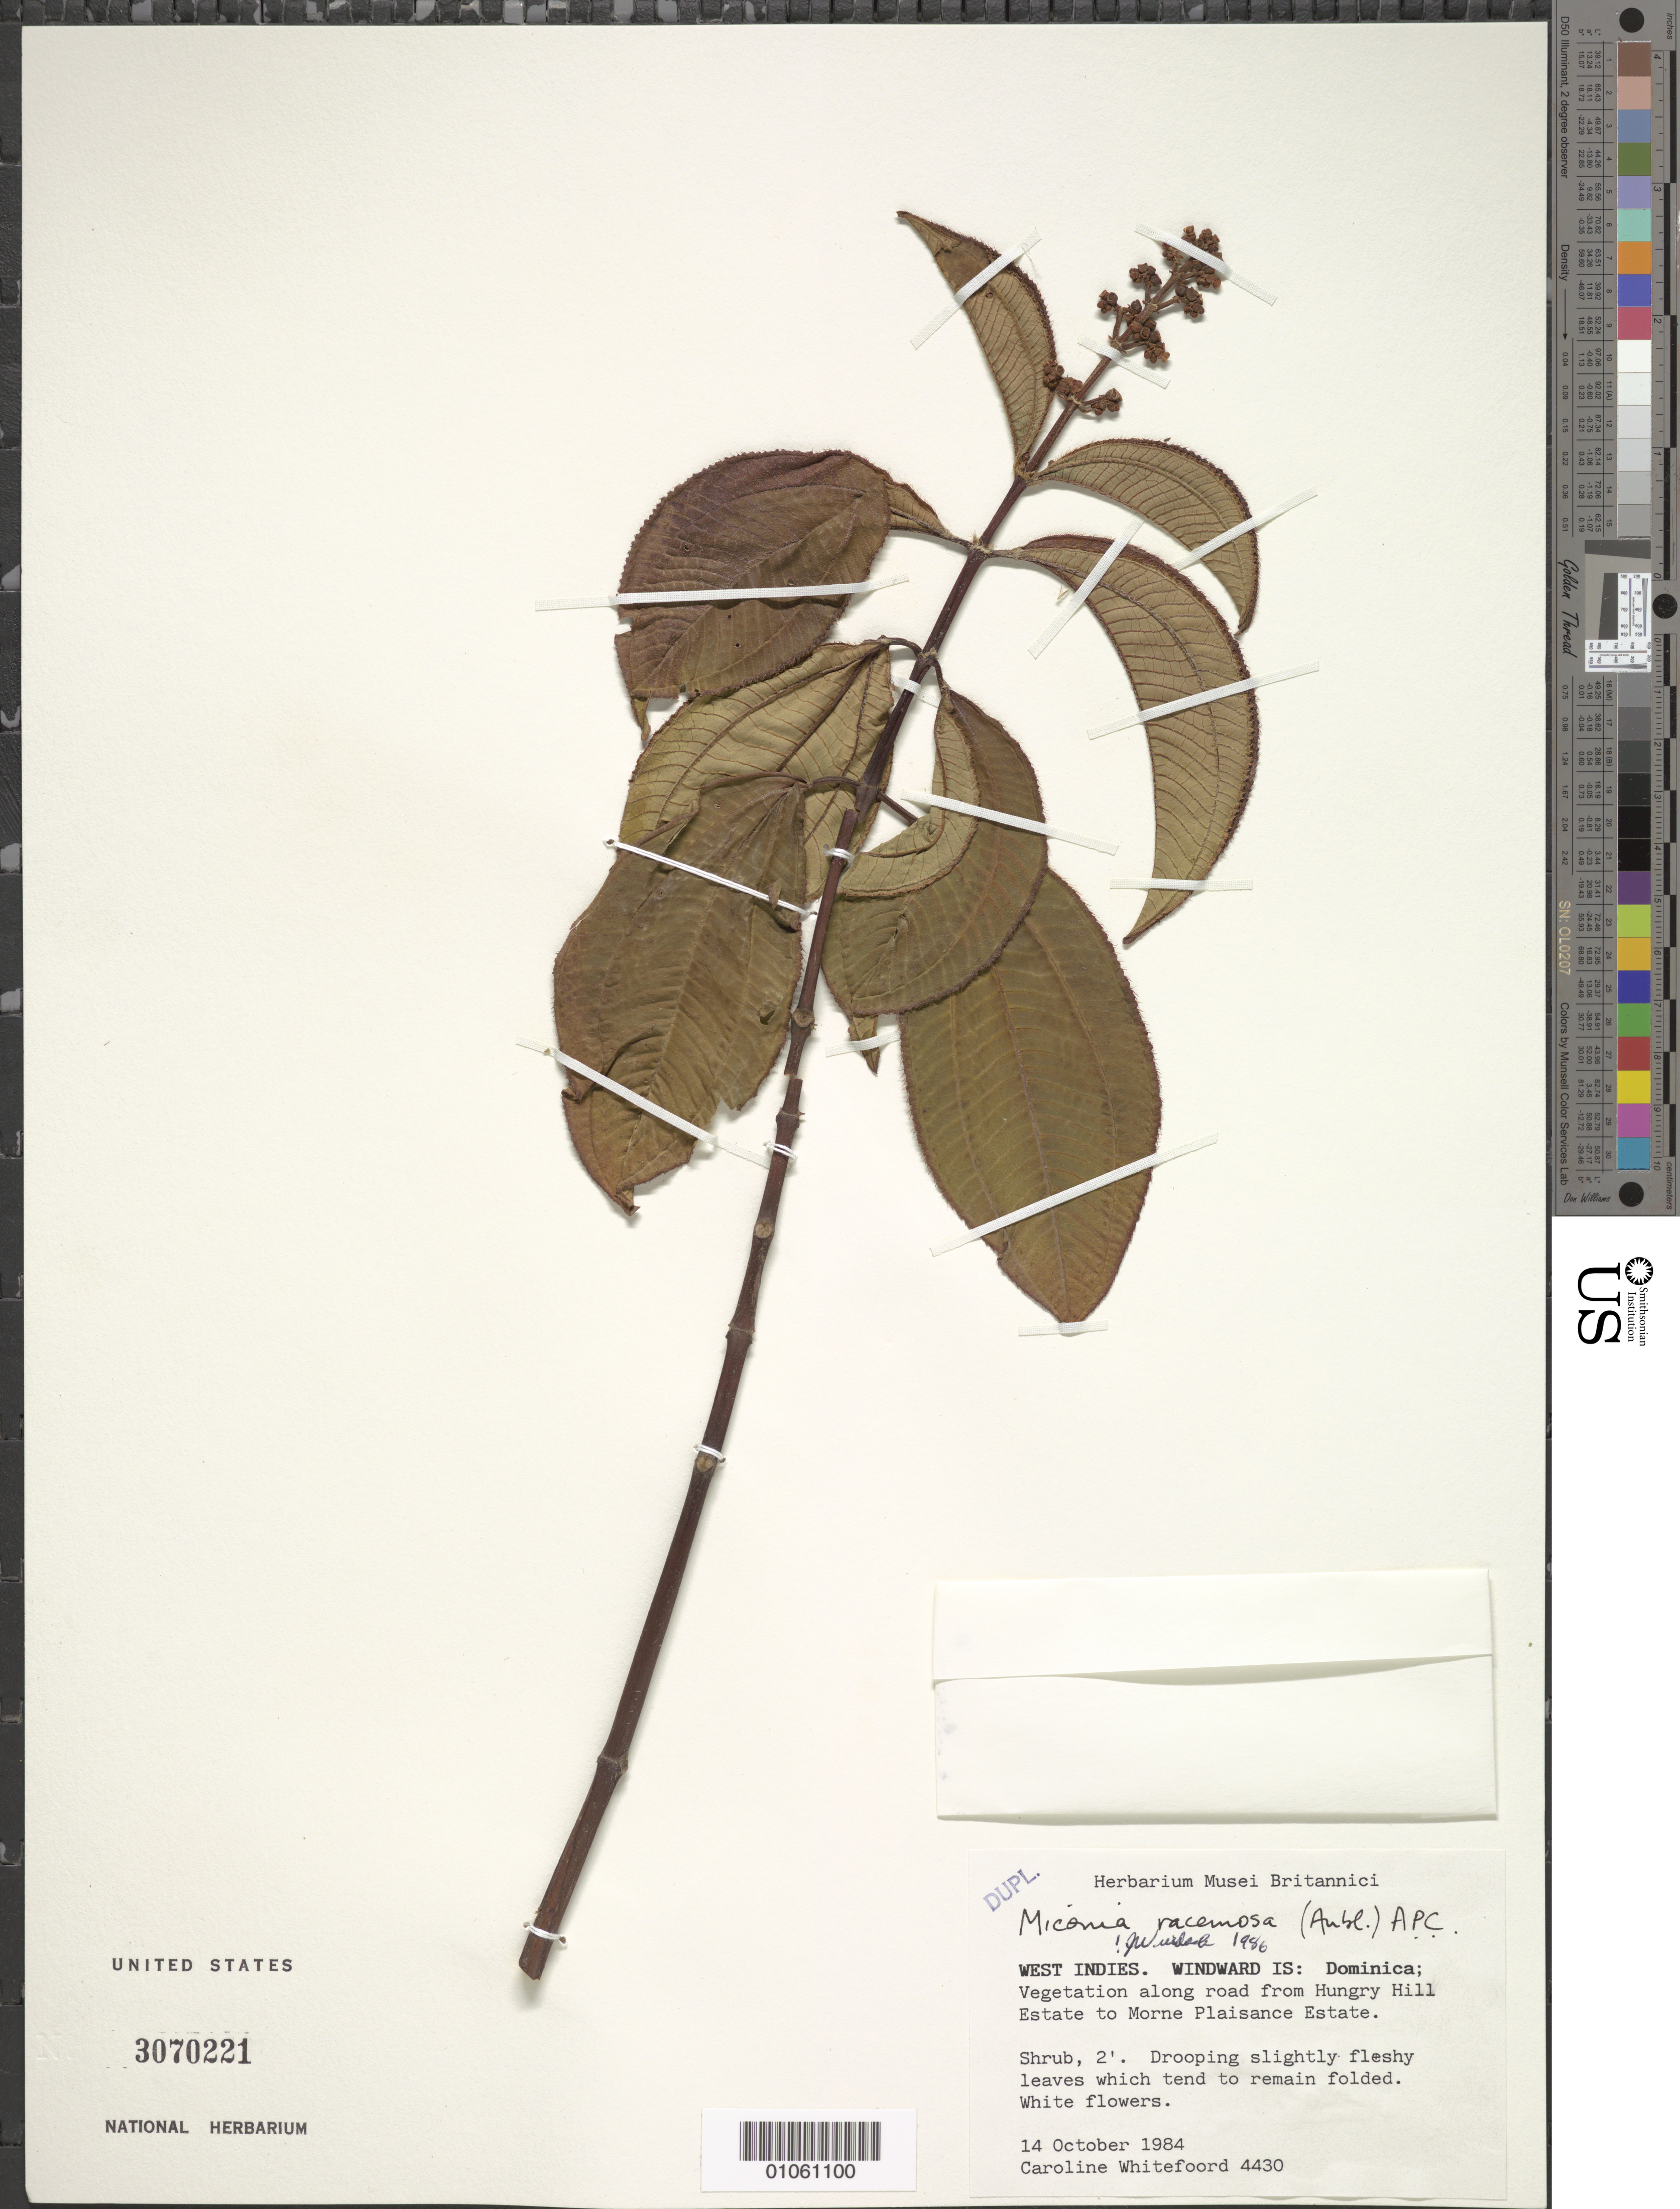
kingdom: Plantae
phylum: Tracheophyta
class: Magnoliopsida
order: Myrtales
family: Melastomataceae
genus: Miconia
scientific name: Miconia racemosa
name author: (Aubl.) DC.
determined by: Wurdack, John J., (US), US (UNITED STATES)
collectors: C. Whitefoord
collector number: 4430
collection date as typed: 14 Oct 1984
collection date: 1984-10-14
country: Dominica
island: Dominica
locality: Hungry Hill Estate road to Morne Plaisance Estate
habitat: Vegetation along road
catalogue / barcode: US 3070221